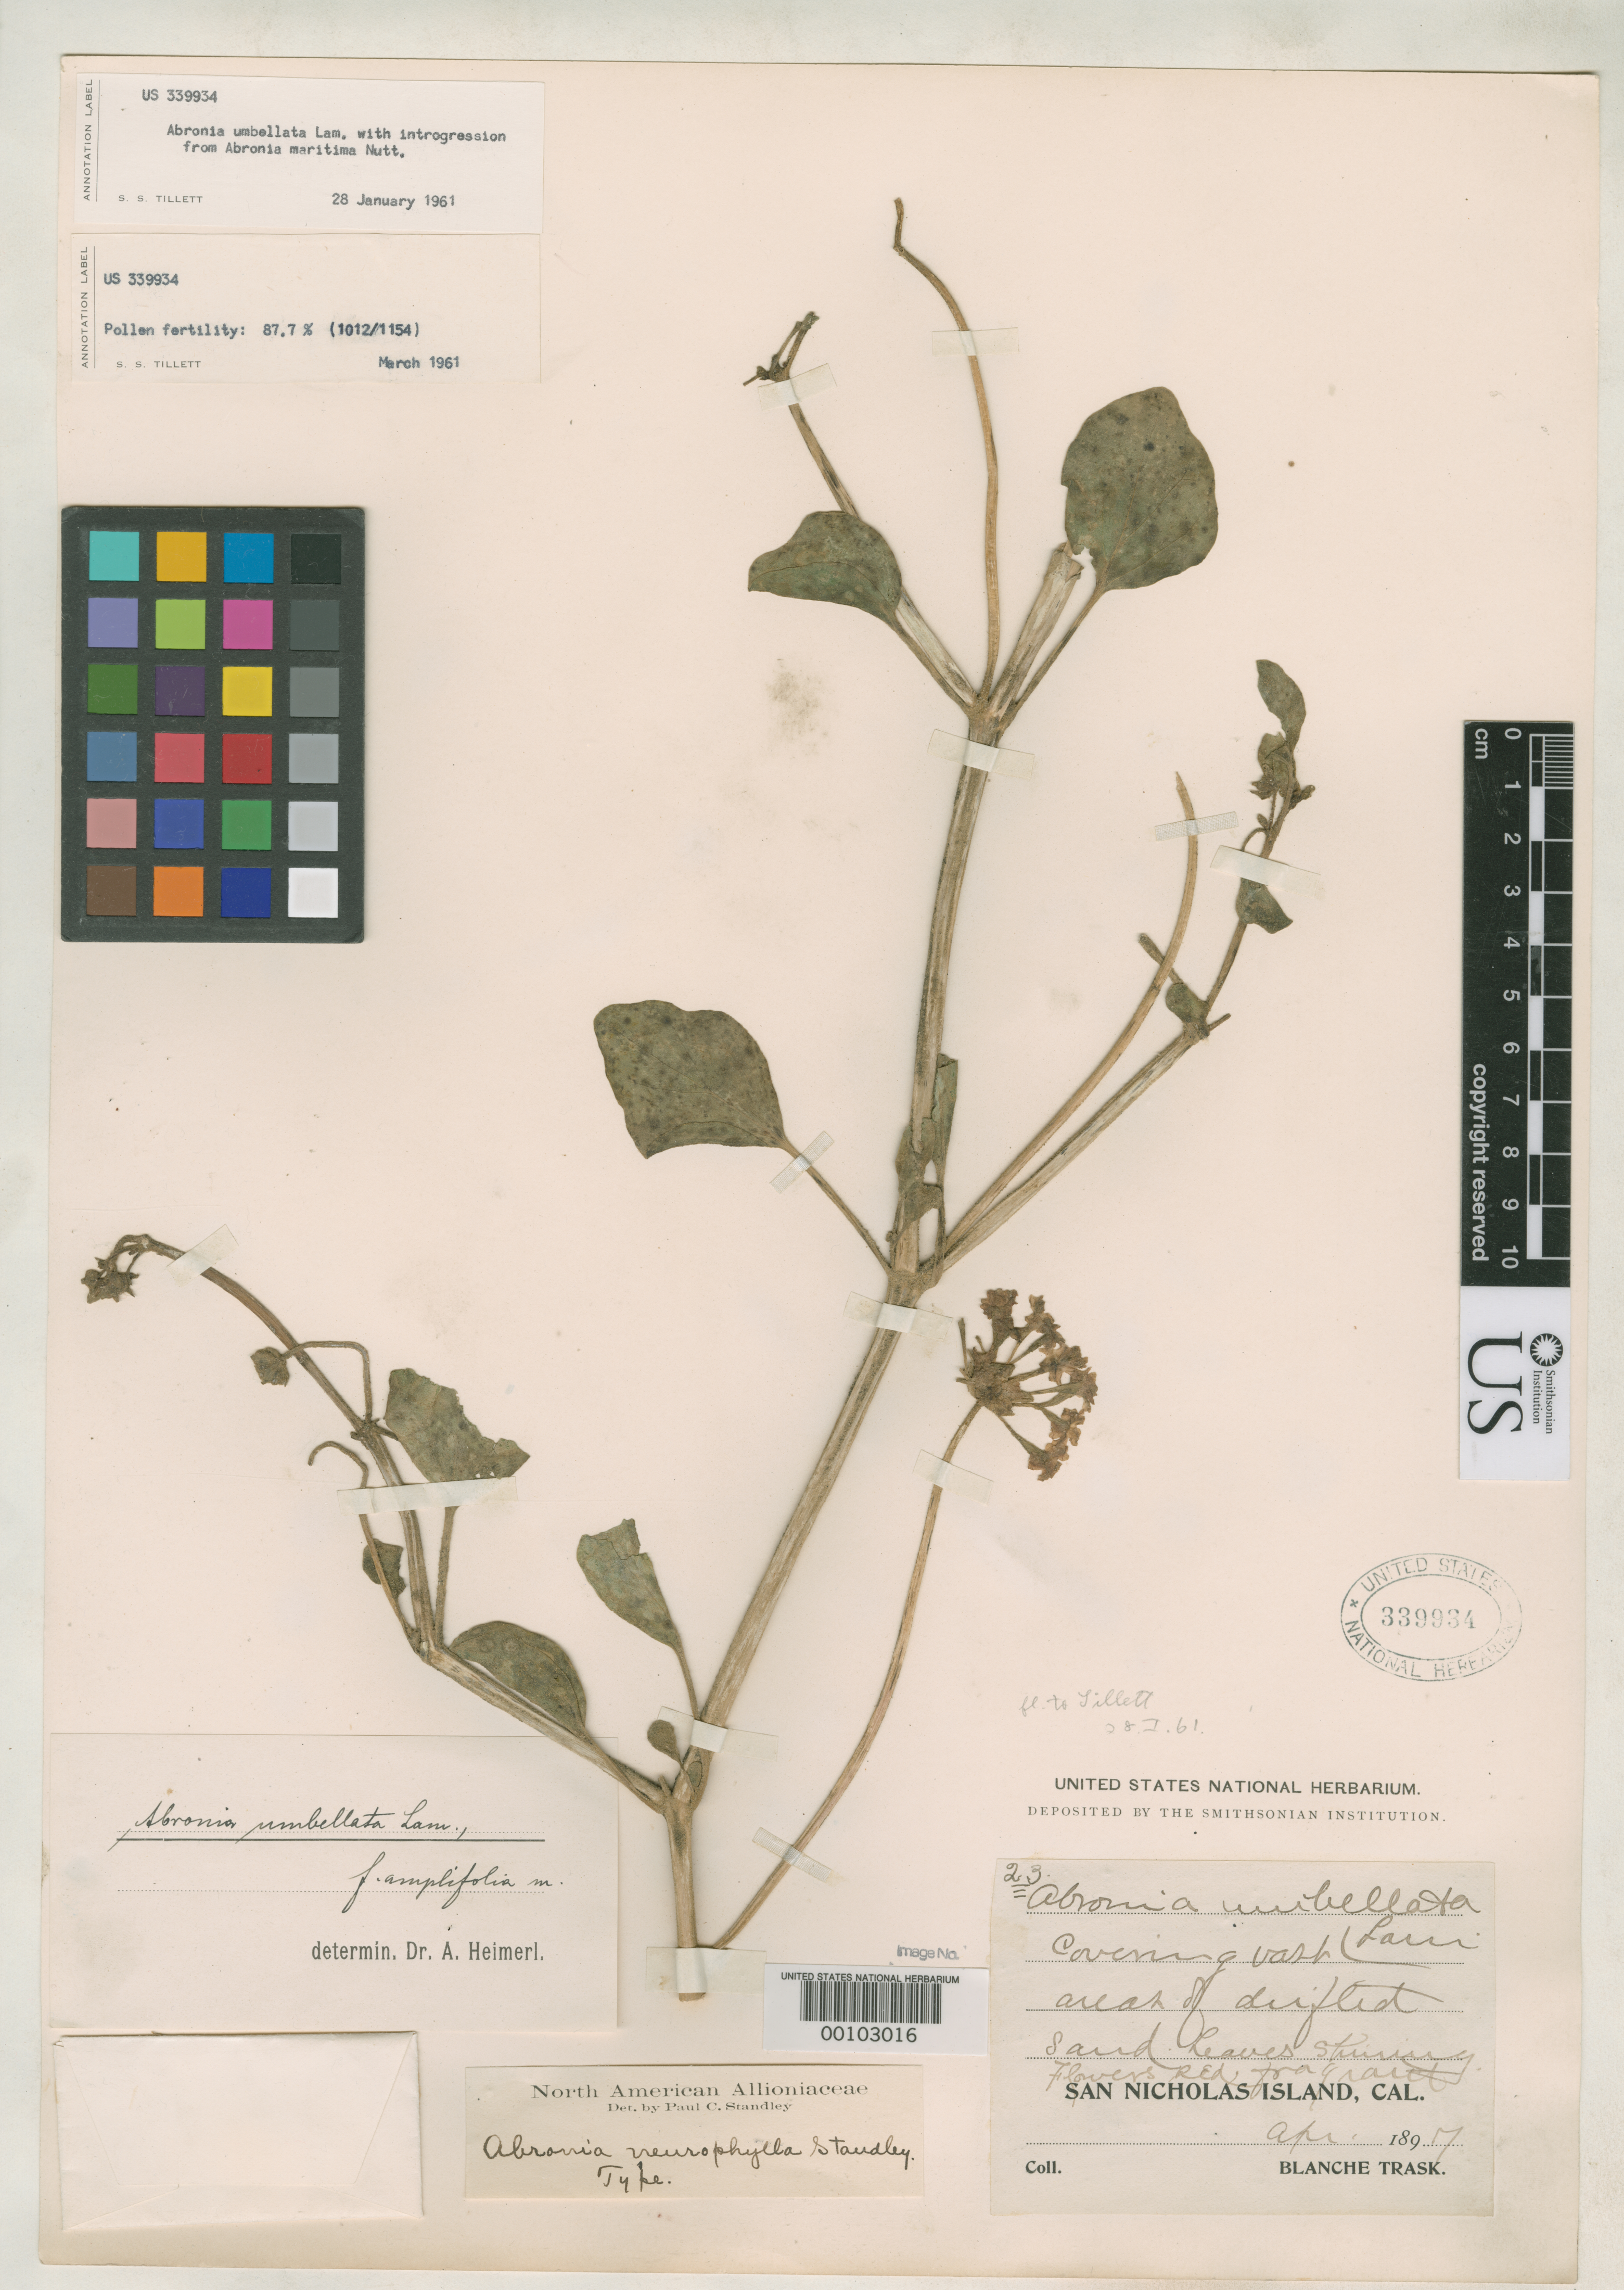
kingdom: Plantae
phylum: Tracheophyta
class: Magnoliopsida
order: Caryophyllales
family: Nyctaginaceae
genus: Abronia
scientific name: Abronia neurophylla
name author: Standl.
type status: Holotype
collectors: B. Trask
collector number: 23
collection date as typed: Apr 1897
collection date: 1897-04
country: United States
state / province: California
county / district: Ventura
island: San Nicolas Island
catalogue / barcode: US 339934